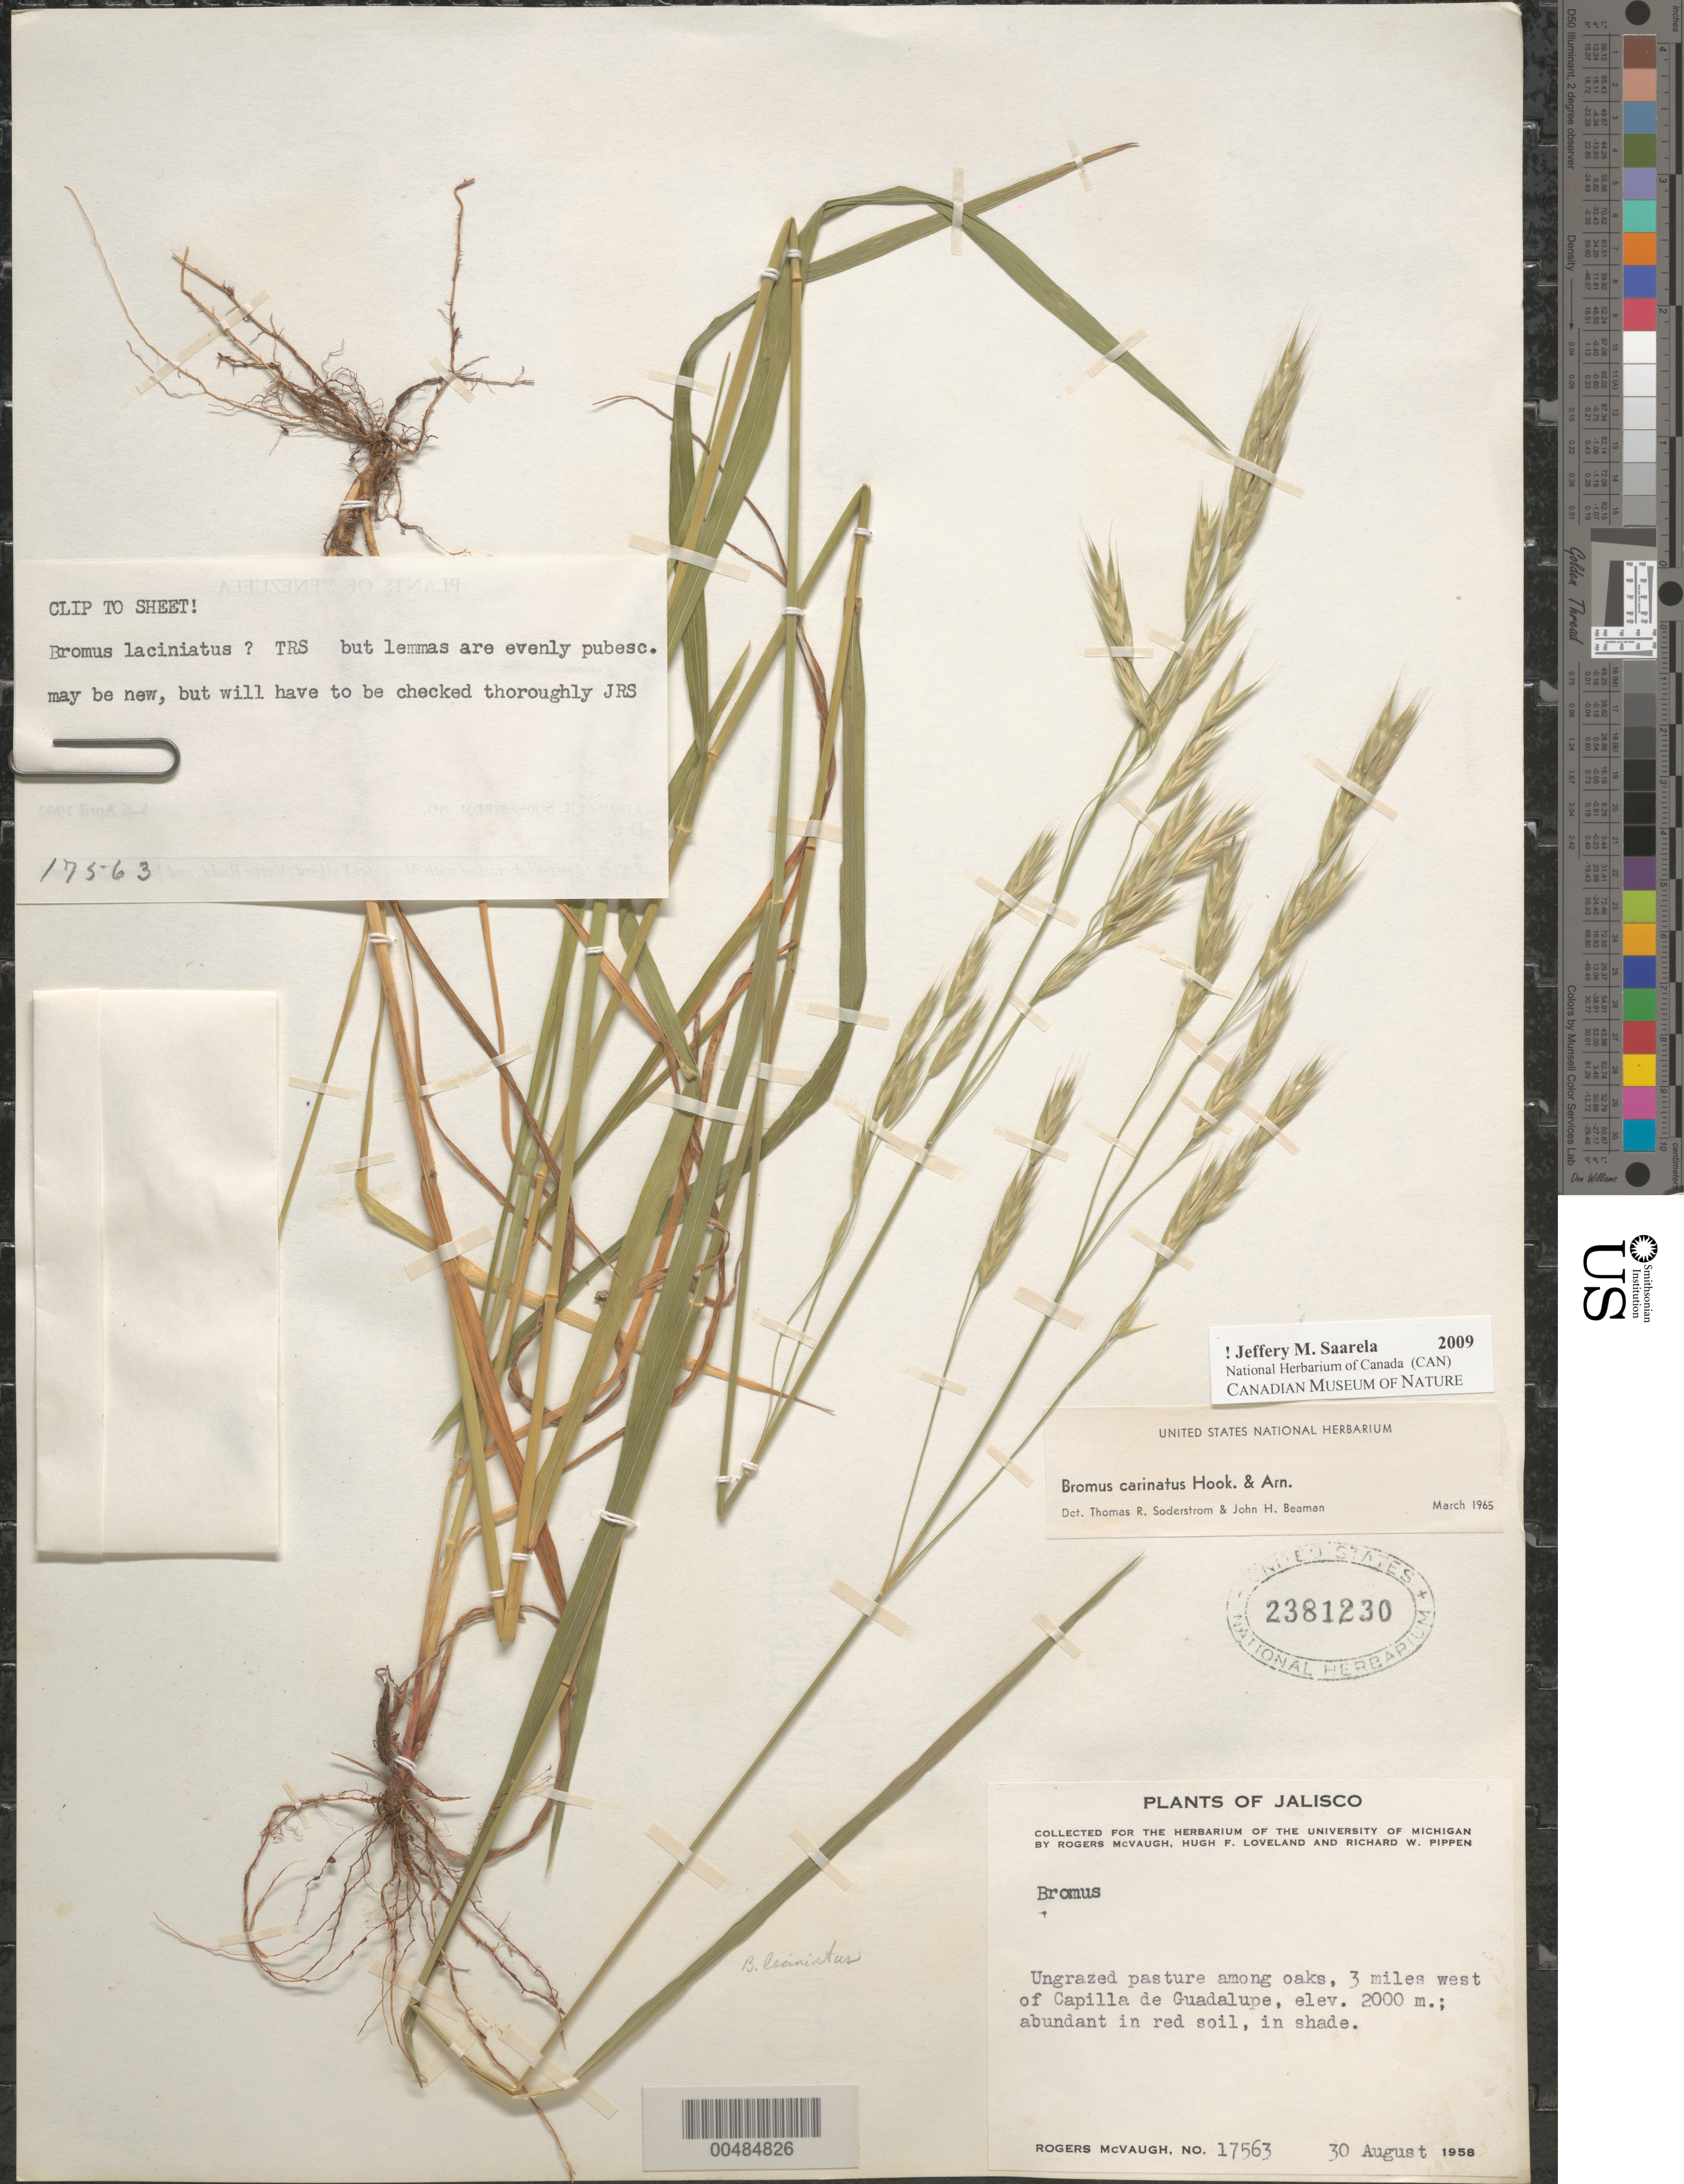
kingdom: Plantae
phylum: Tracheophyta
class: Liliopsida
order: Poales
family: Poaceae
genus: Bromus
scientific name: Bromus carinatus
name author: Hook. & Arn.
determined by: Soderstrom, T. R.; Beaman, J. H.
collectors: R. McVaugh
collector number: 17563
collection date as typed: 30 Aug 1958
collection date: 1958-08-30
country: Mexico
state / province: Jalisco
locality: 3 mi W of Capilla de Guadalupe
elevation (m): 2000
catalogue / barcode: US 2381230